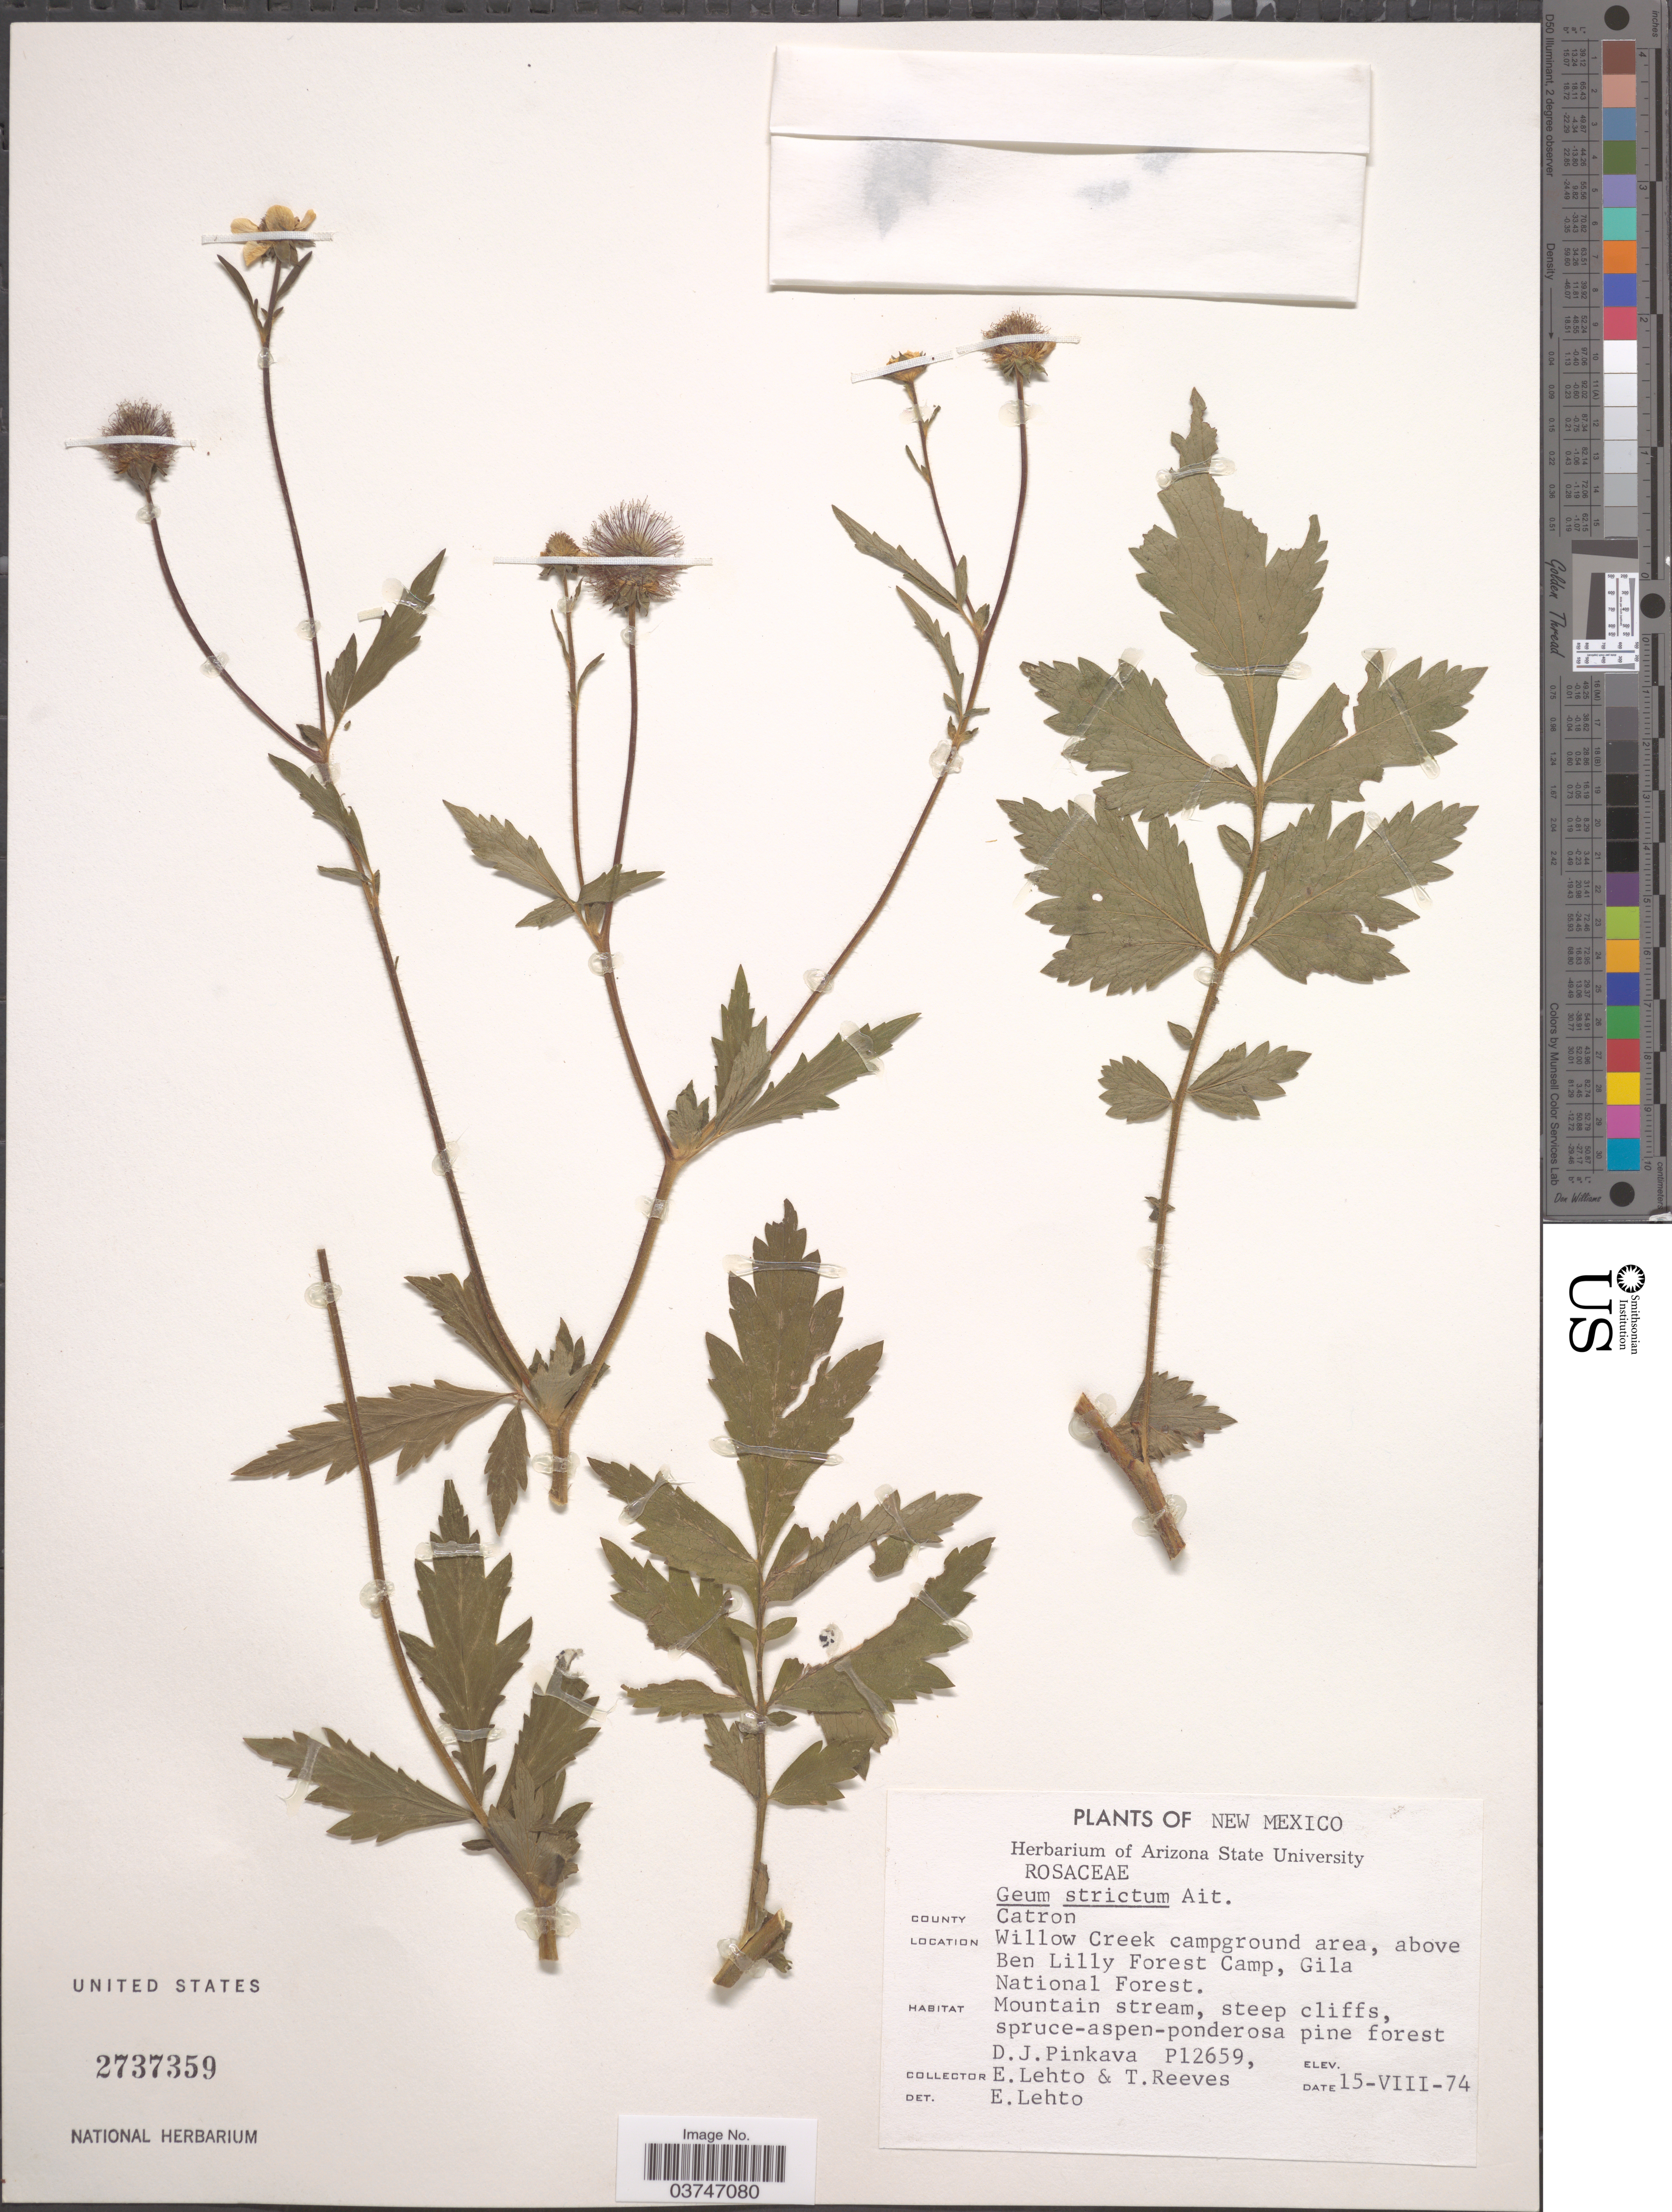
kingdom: Plantae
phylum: Tracheophyta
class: Magnoliopsida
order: Rosales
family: Rosaceae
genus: Geum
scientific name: Geum aleppicum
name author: Jacq.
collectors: D. J. Pinkava, E. Lehto & T. Reeves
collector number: P12659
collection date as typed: Transcribed d/m/y: 15/8/74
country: United States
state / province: New Mexico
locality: County Catron. Willow Creek campground area, above Ben Lilly Forest Camp, Gila National Forest.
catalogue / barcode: US 2737359